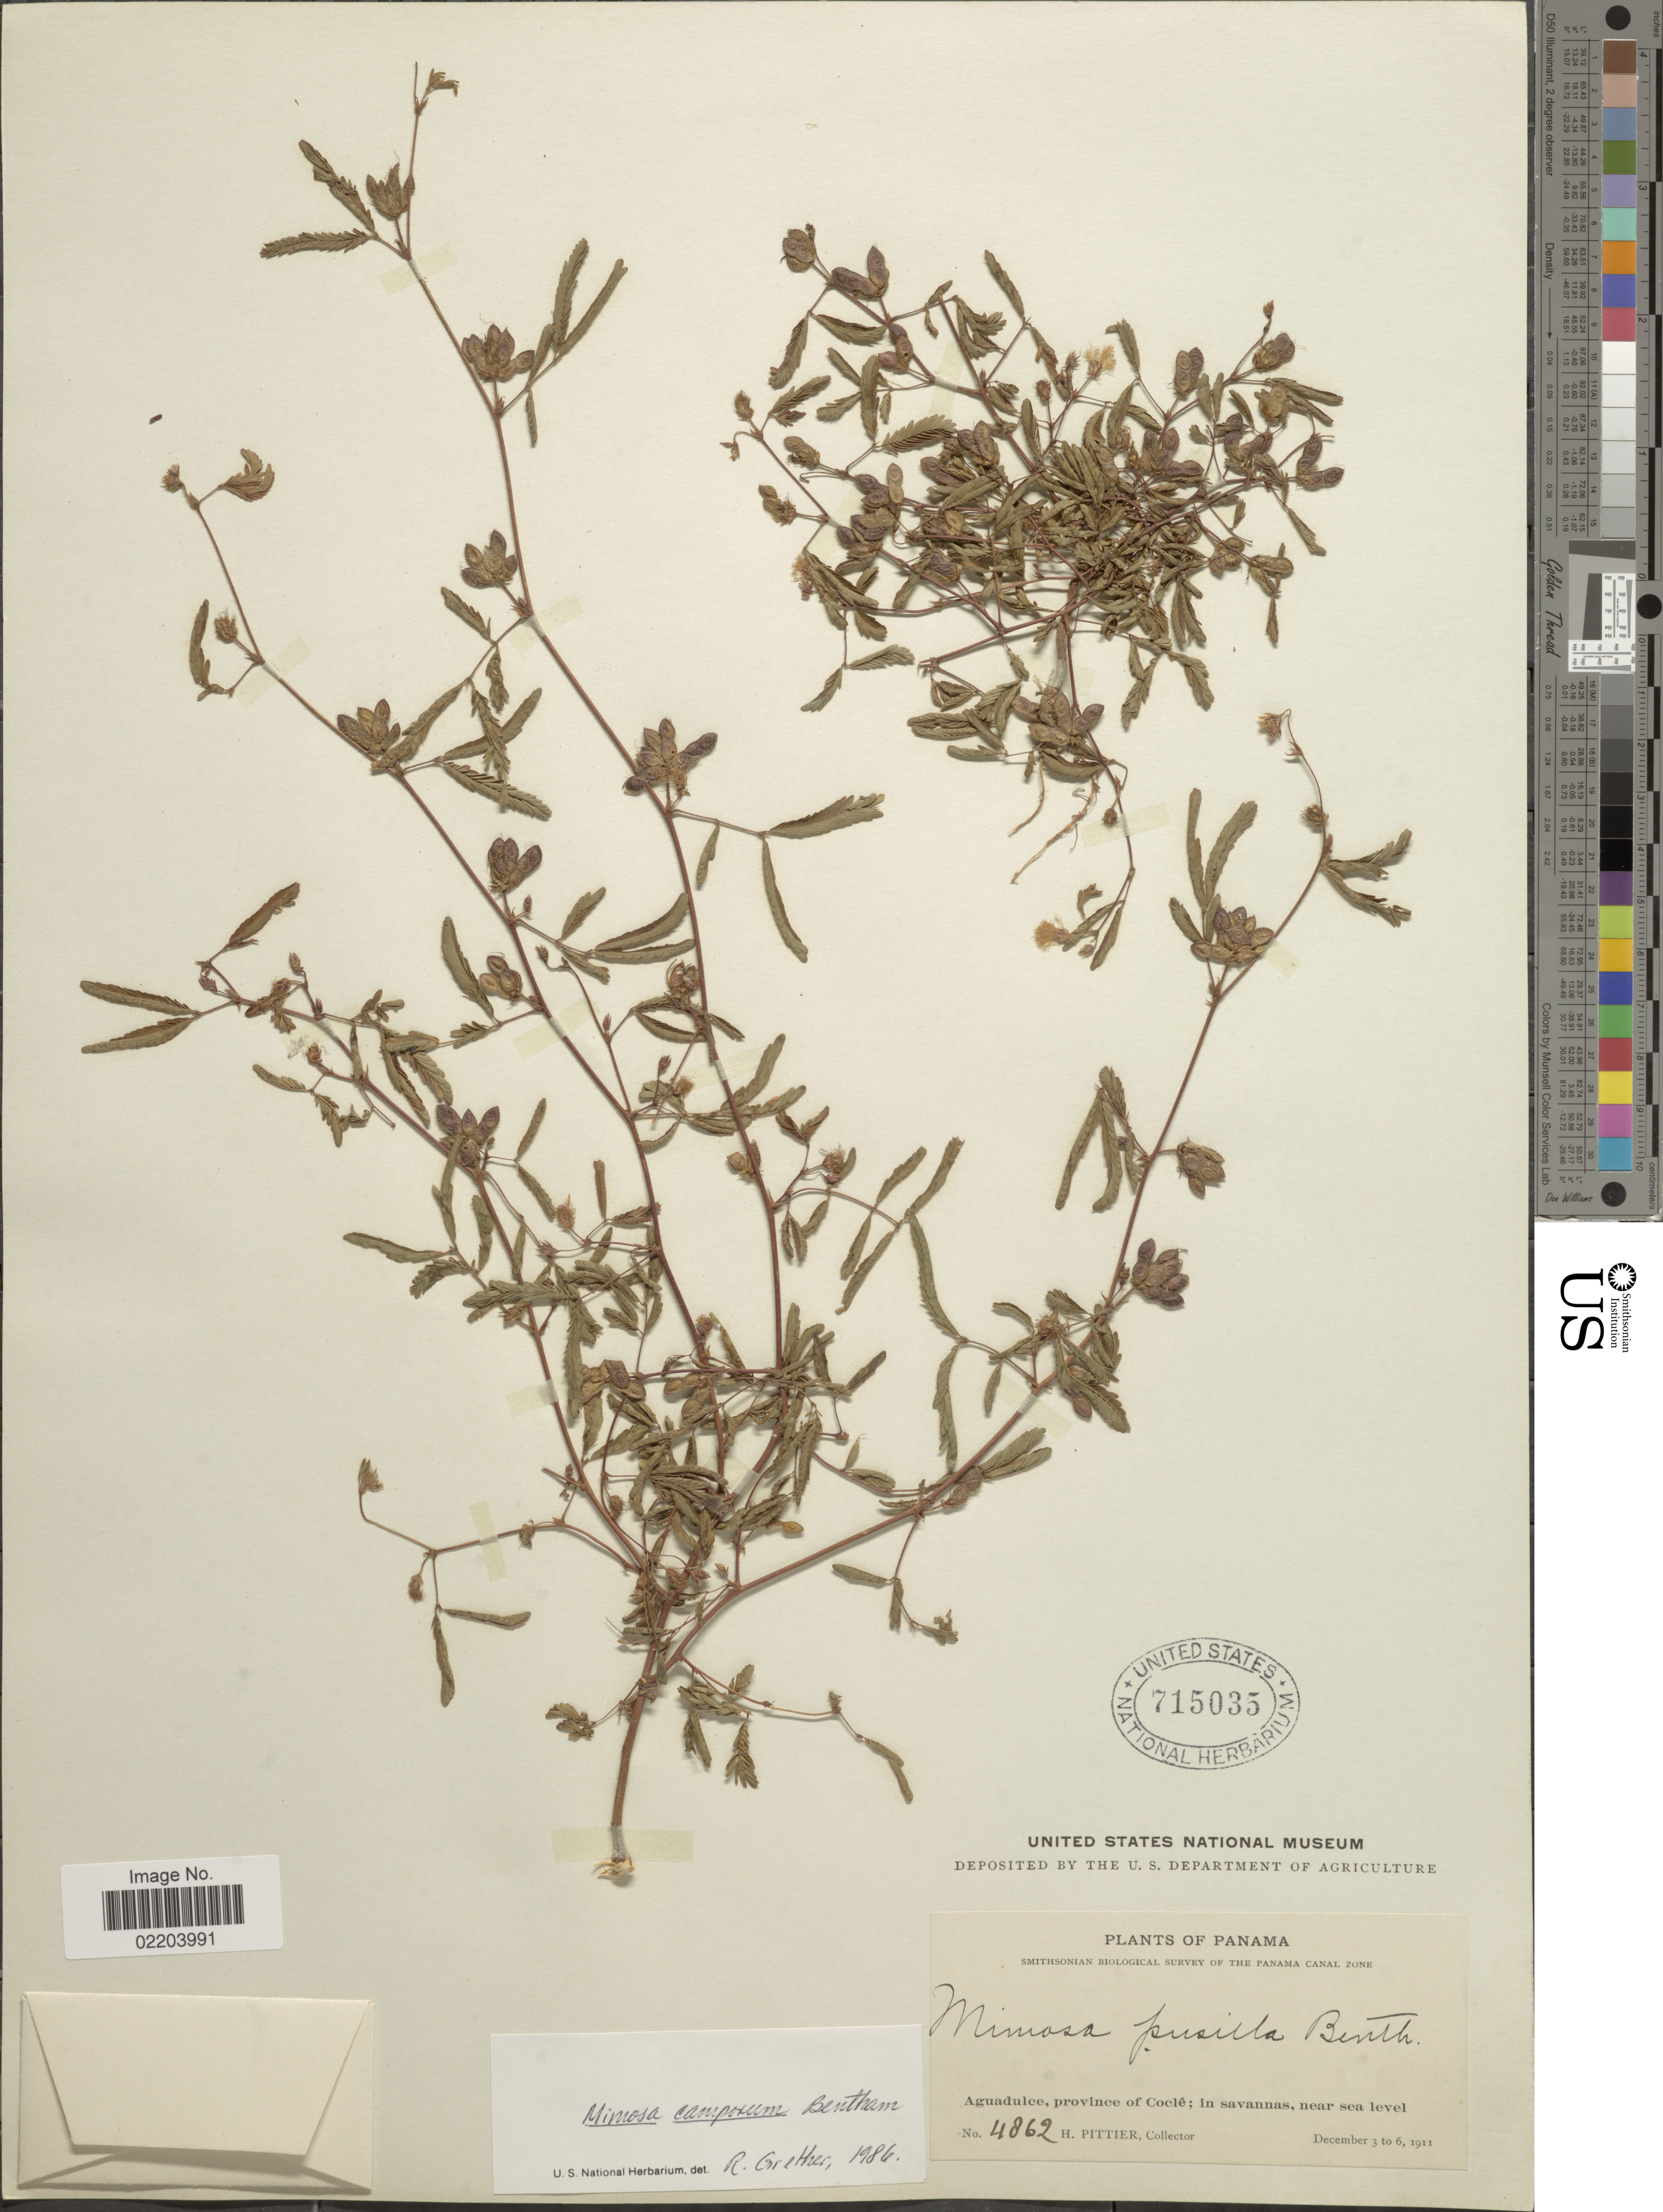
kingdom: Plantae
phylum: Tracheophyta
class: Magnoliopsida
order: Fabales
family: Fabaceae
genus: Mimosa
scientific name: Mimosa camporum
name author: Benth.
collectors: H. F. Pittier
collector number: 4862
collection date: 1911-12-03/1911-12-06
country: Panama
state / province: Coclé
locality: Aguadulce, province of Coclé; in savannas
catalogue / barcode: US 715035